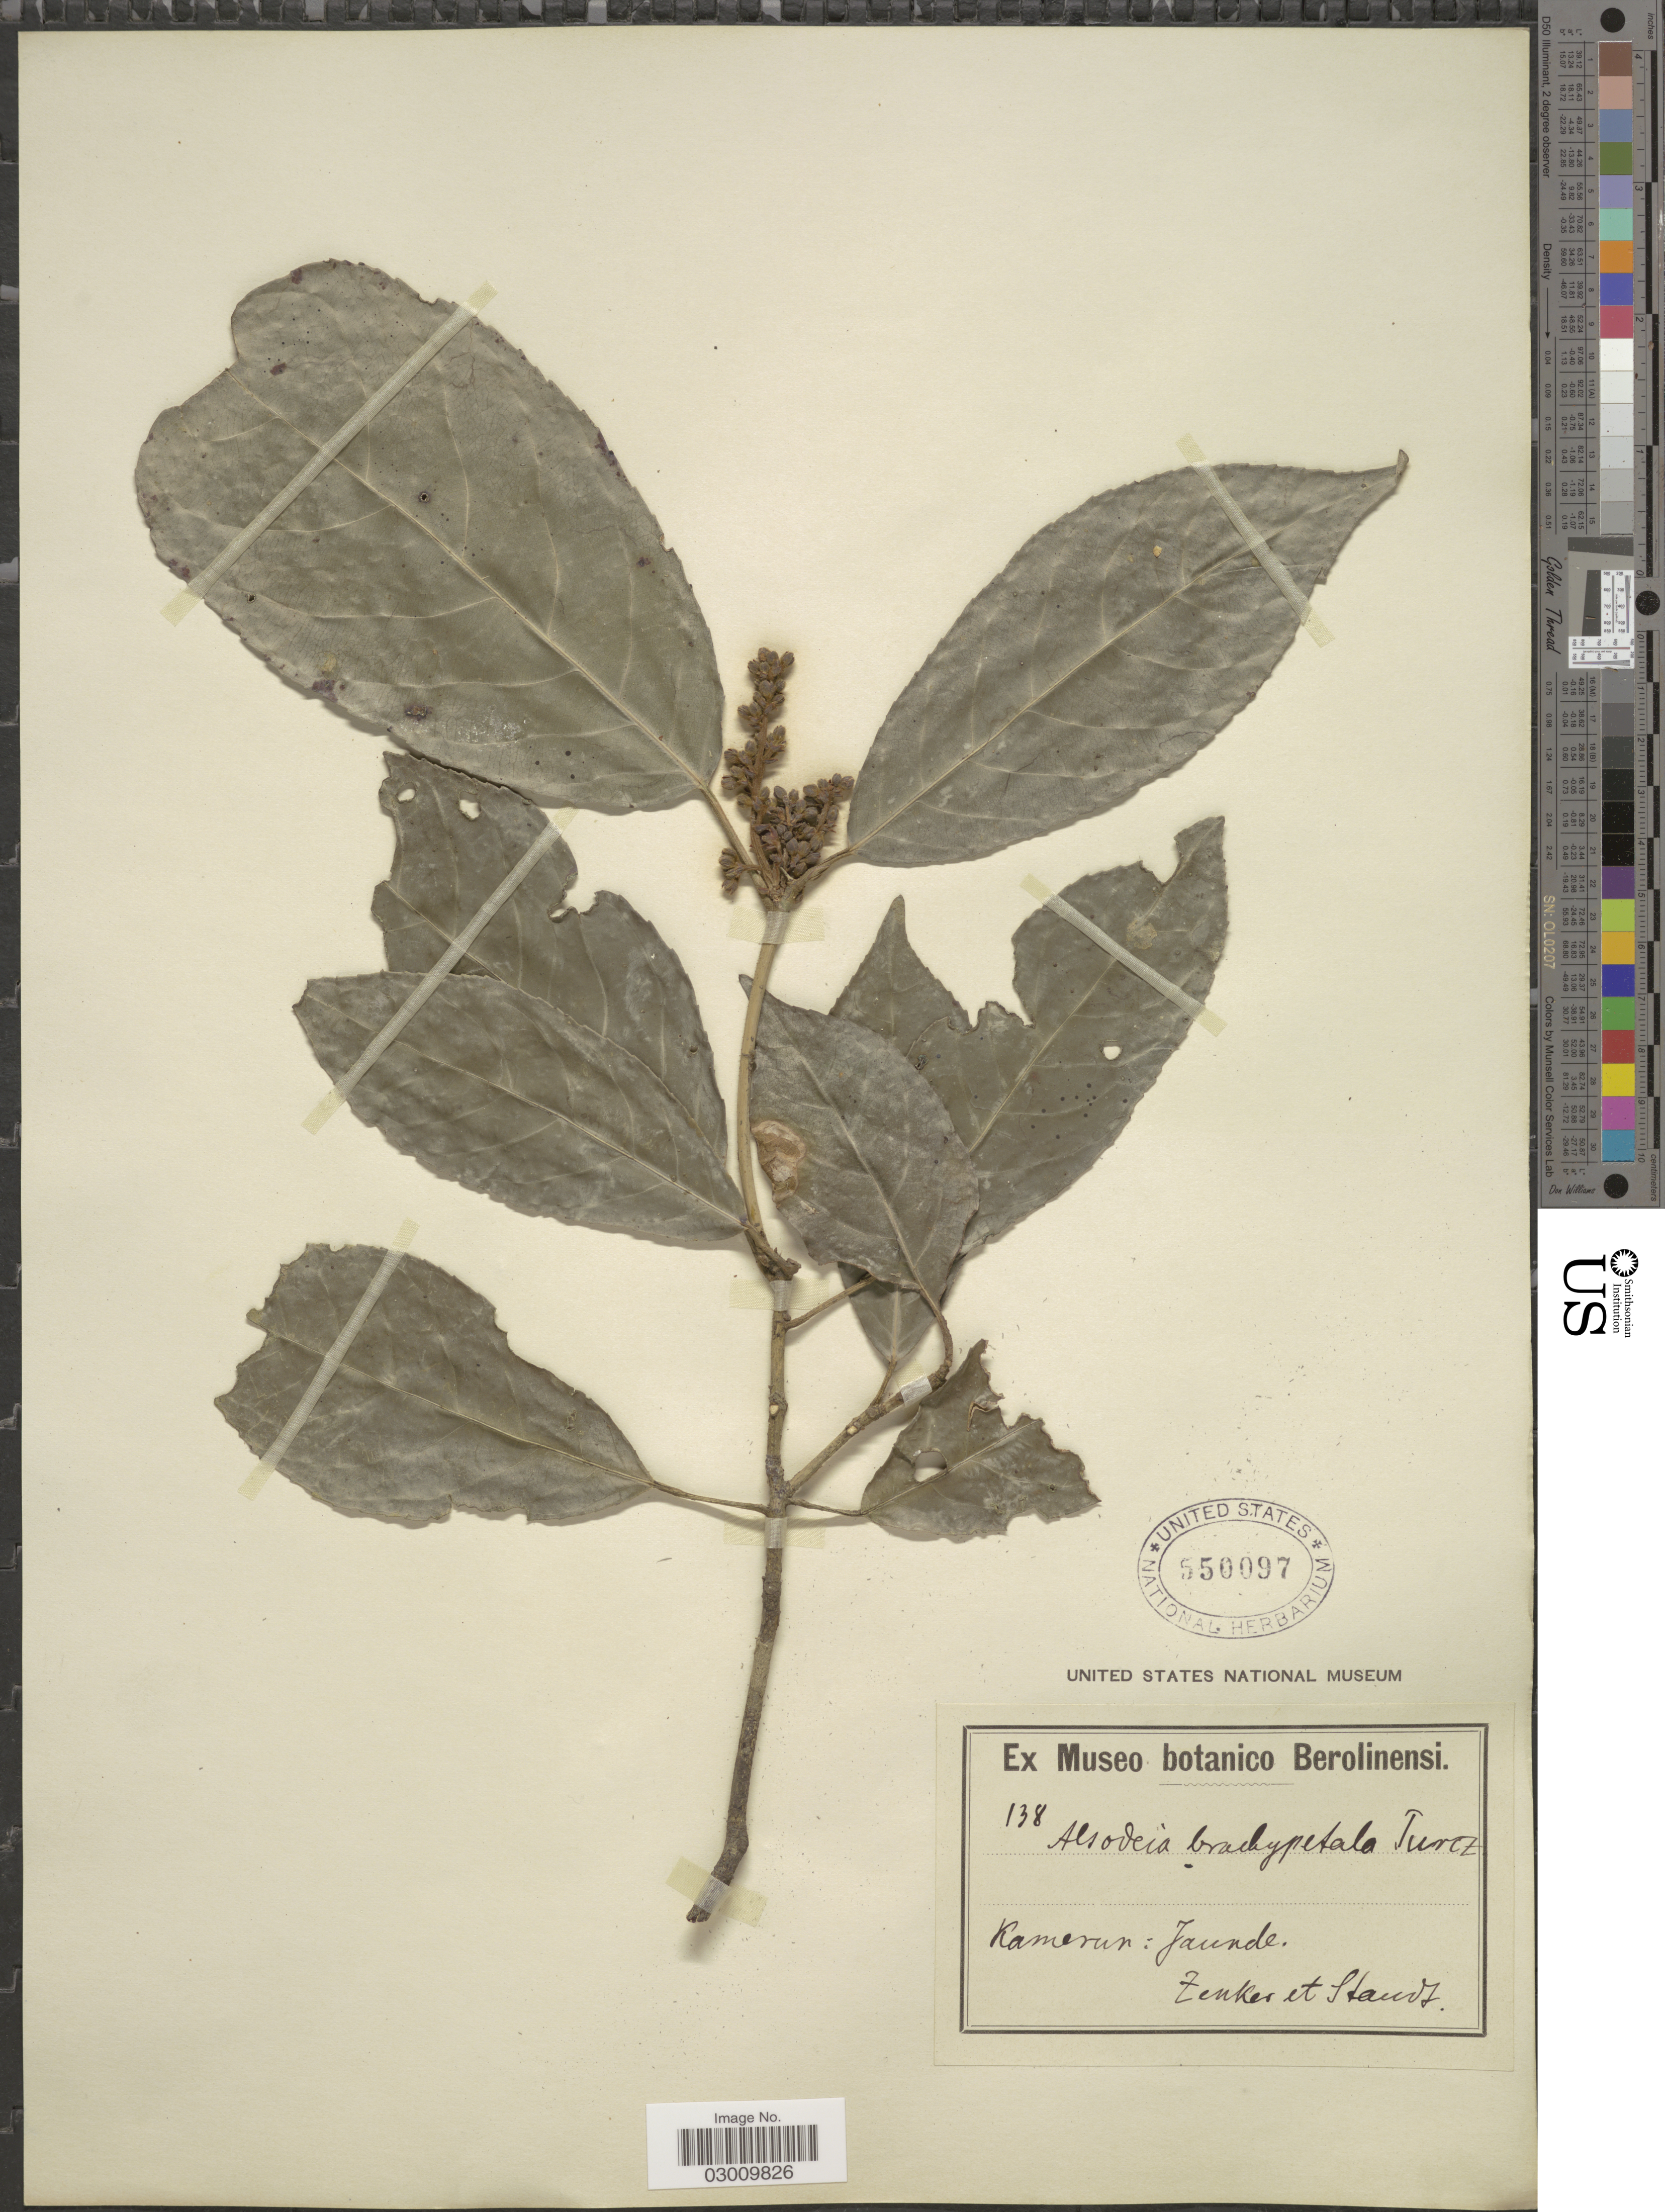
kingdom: Plantae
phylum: Tracheophyta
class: Magnoliopsida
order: Malpighiales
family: Violaceae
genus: Rinorea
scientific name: Rinorea brachypetala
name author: (Turcz.) Kuntze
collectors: Zenker, -- & -. Staudt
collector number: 138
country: Cameroon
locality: Kamerun: Jaunde.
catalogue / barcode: US 550097